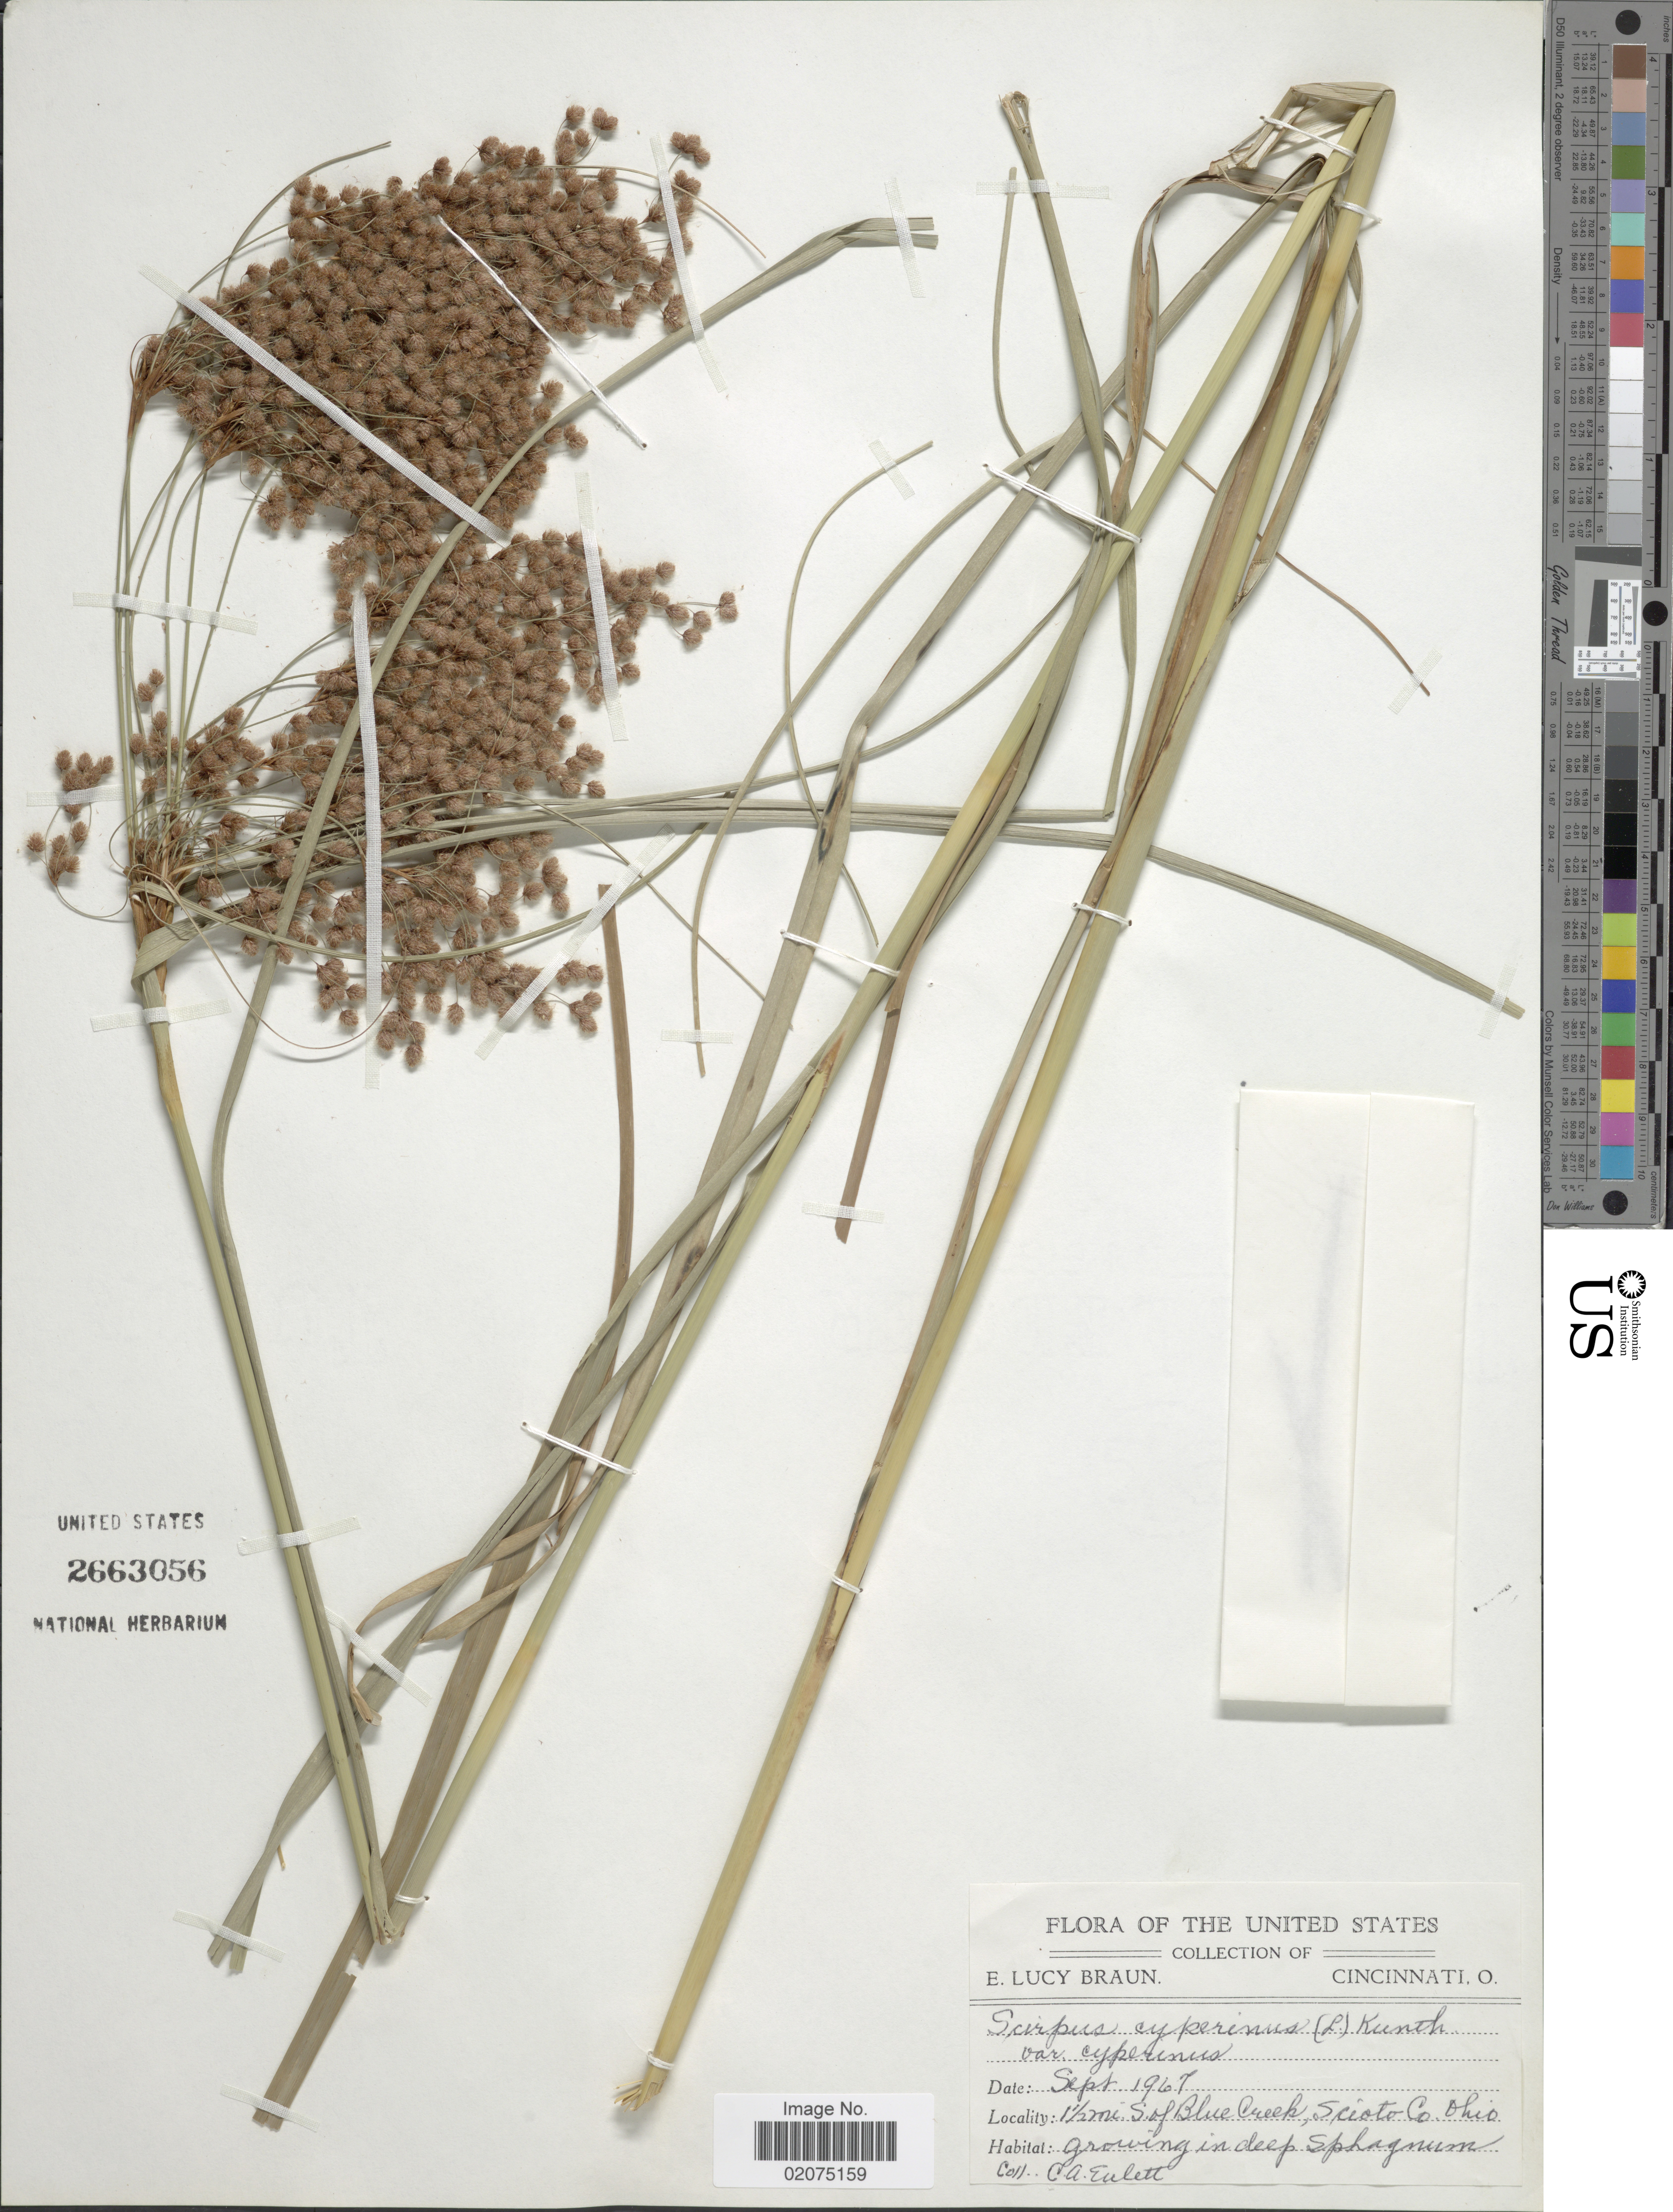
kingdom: Plantae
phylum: Tracheophyta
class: Liliopsida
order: Poales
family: Cyperaceae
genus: Scirpus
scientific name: Scirpus cyperinus (L.) Kunth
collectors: C. Eulett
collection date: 1967-09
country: United States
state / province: Ohio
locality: ½ mi S of Blue Creek, Scioto Co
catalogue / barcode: US 2663056